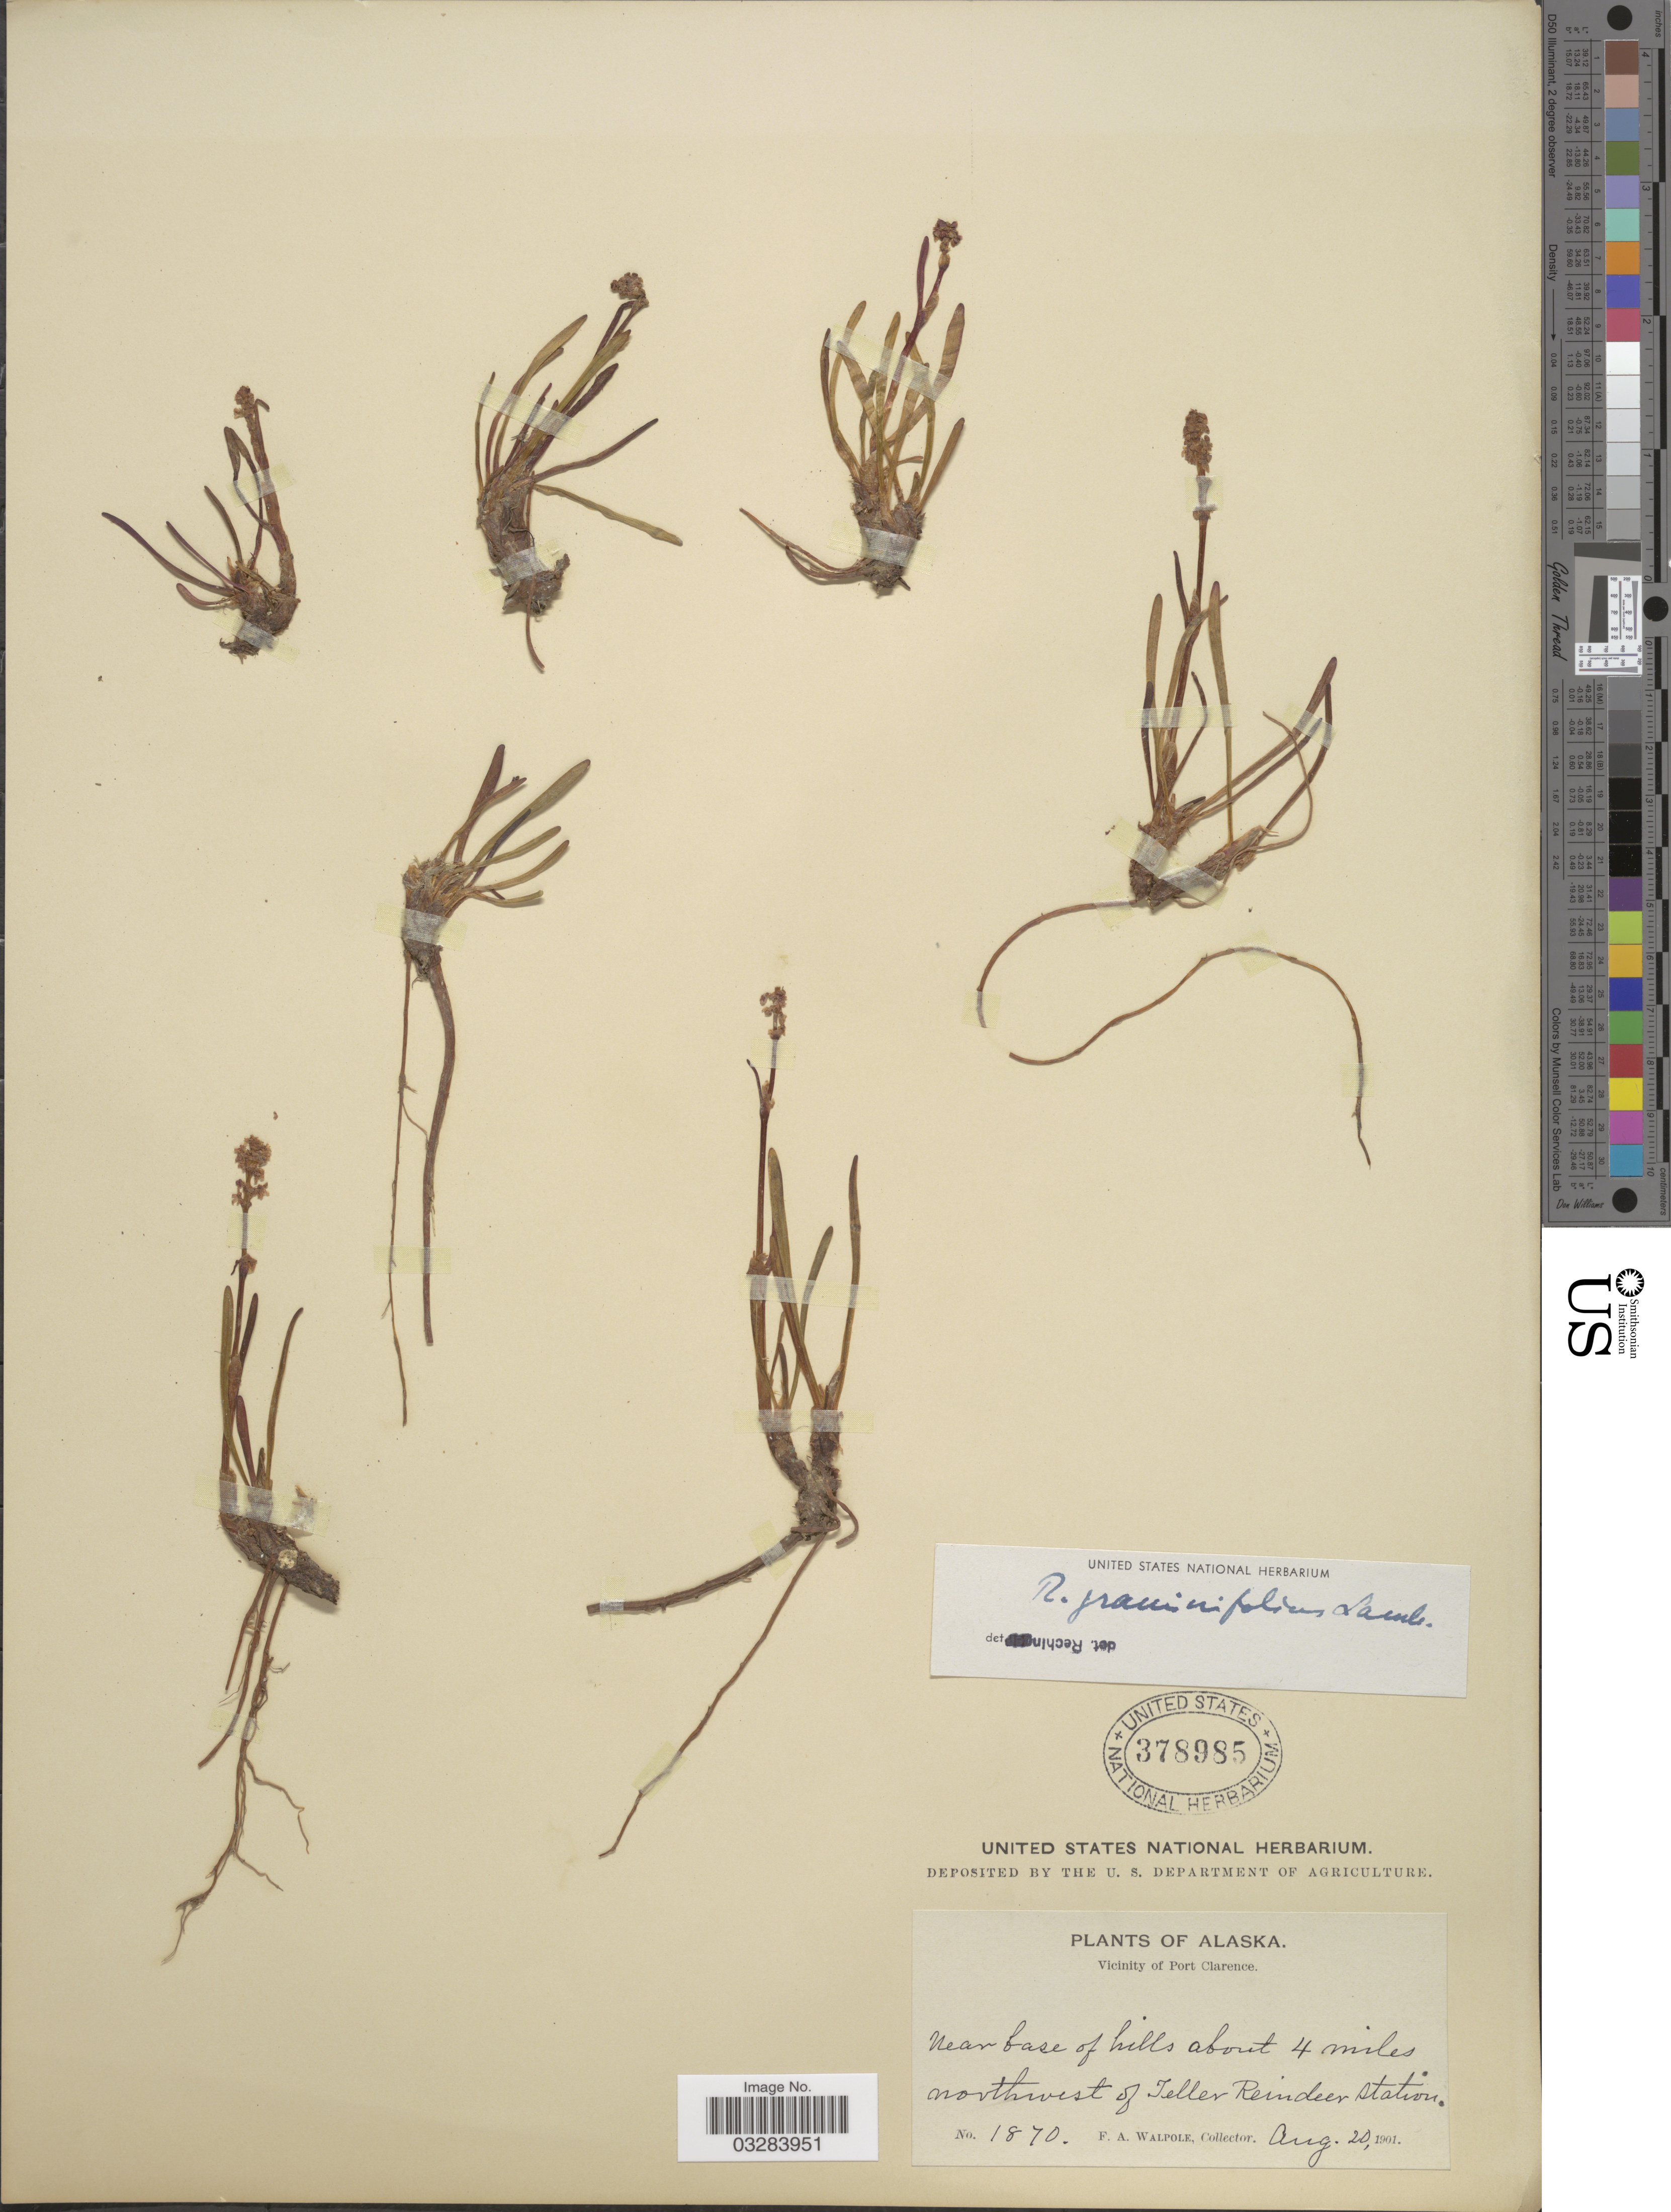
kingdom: Plantae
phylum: Tracheophyta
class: Magnoliopsida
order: Caryophyllales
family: Polygonaceae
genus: Rumex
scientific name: Rumex graminifolius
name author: Rudolph ex Lamb.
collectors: F. Walpole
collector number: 1870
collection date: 1901-08-20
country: United States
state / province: Alaska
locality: Vicinity of Port Clarence. Near base of hills about 4 miles northwest of Teller Reindeer Station.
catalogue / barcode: US 378985